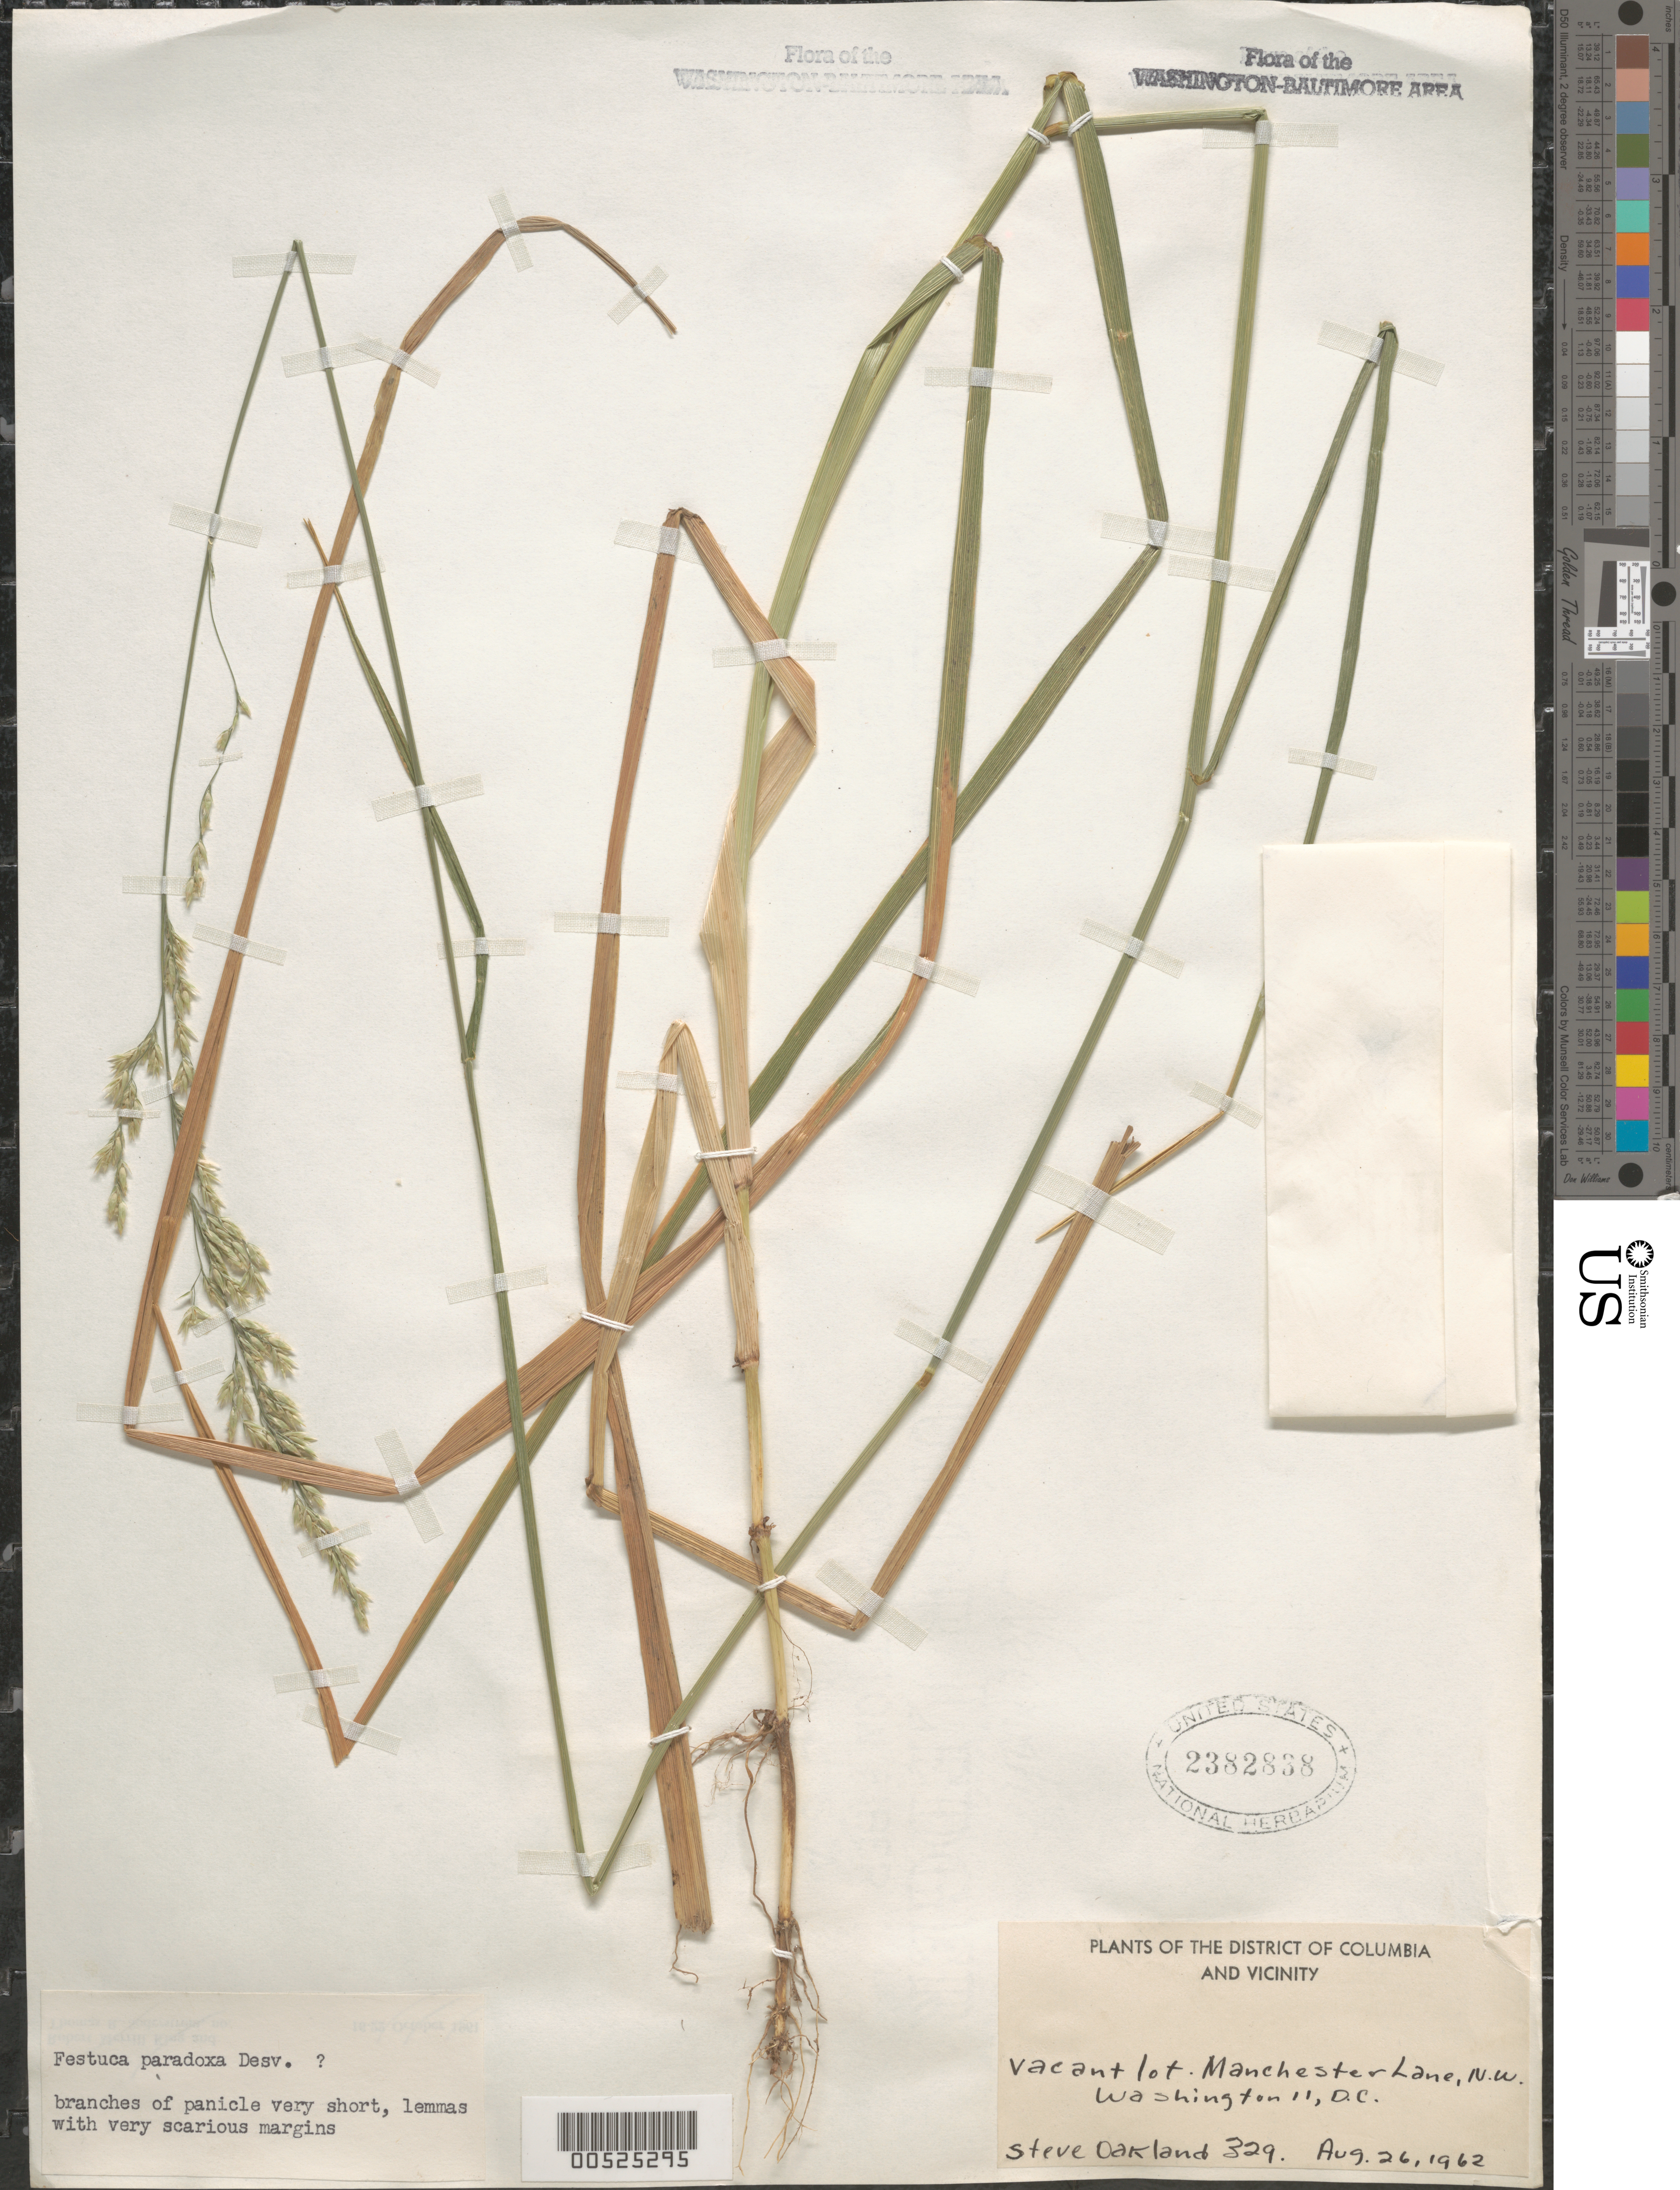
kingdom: Plantae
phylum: Tracheophyta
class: Liliopsida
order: Poales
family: Poaceae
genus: Festuca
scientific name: Festuca paradoxa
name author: Desv.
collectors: S. Oakland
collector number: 329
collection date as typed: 26 Aug 1962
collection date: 1962-08-26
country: United States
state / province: District of Columbia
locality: Manchester Lane, NW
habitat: Vacant lot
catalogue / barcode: US 2382838